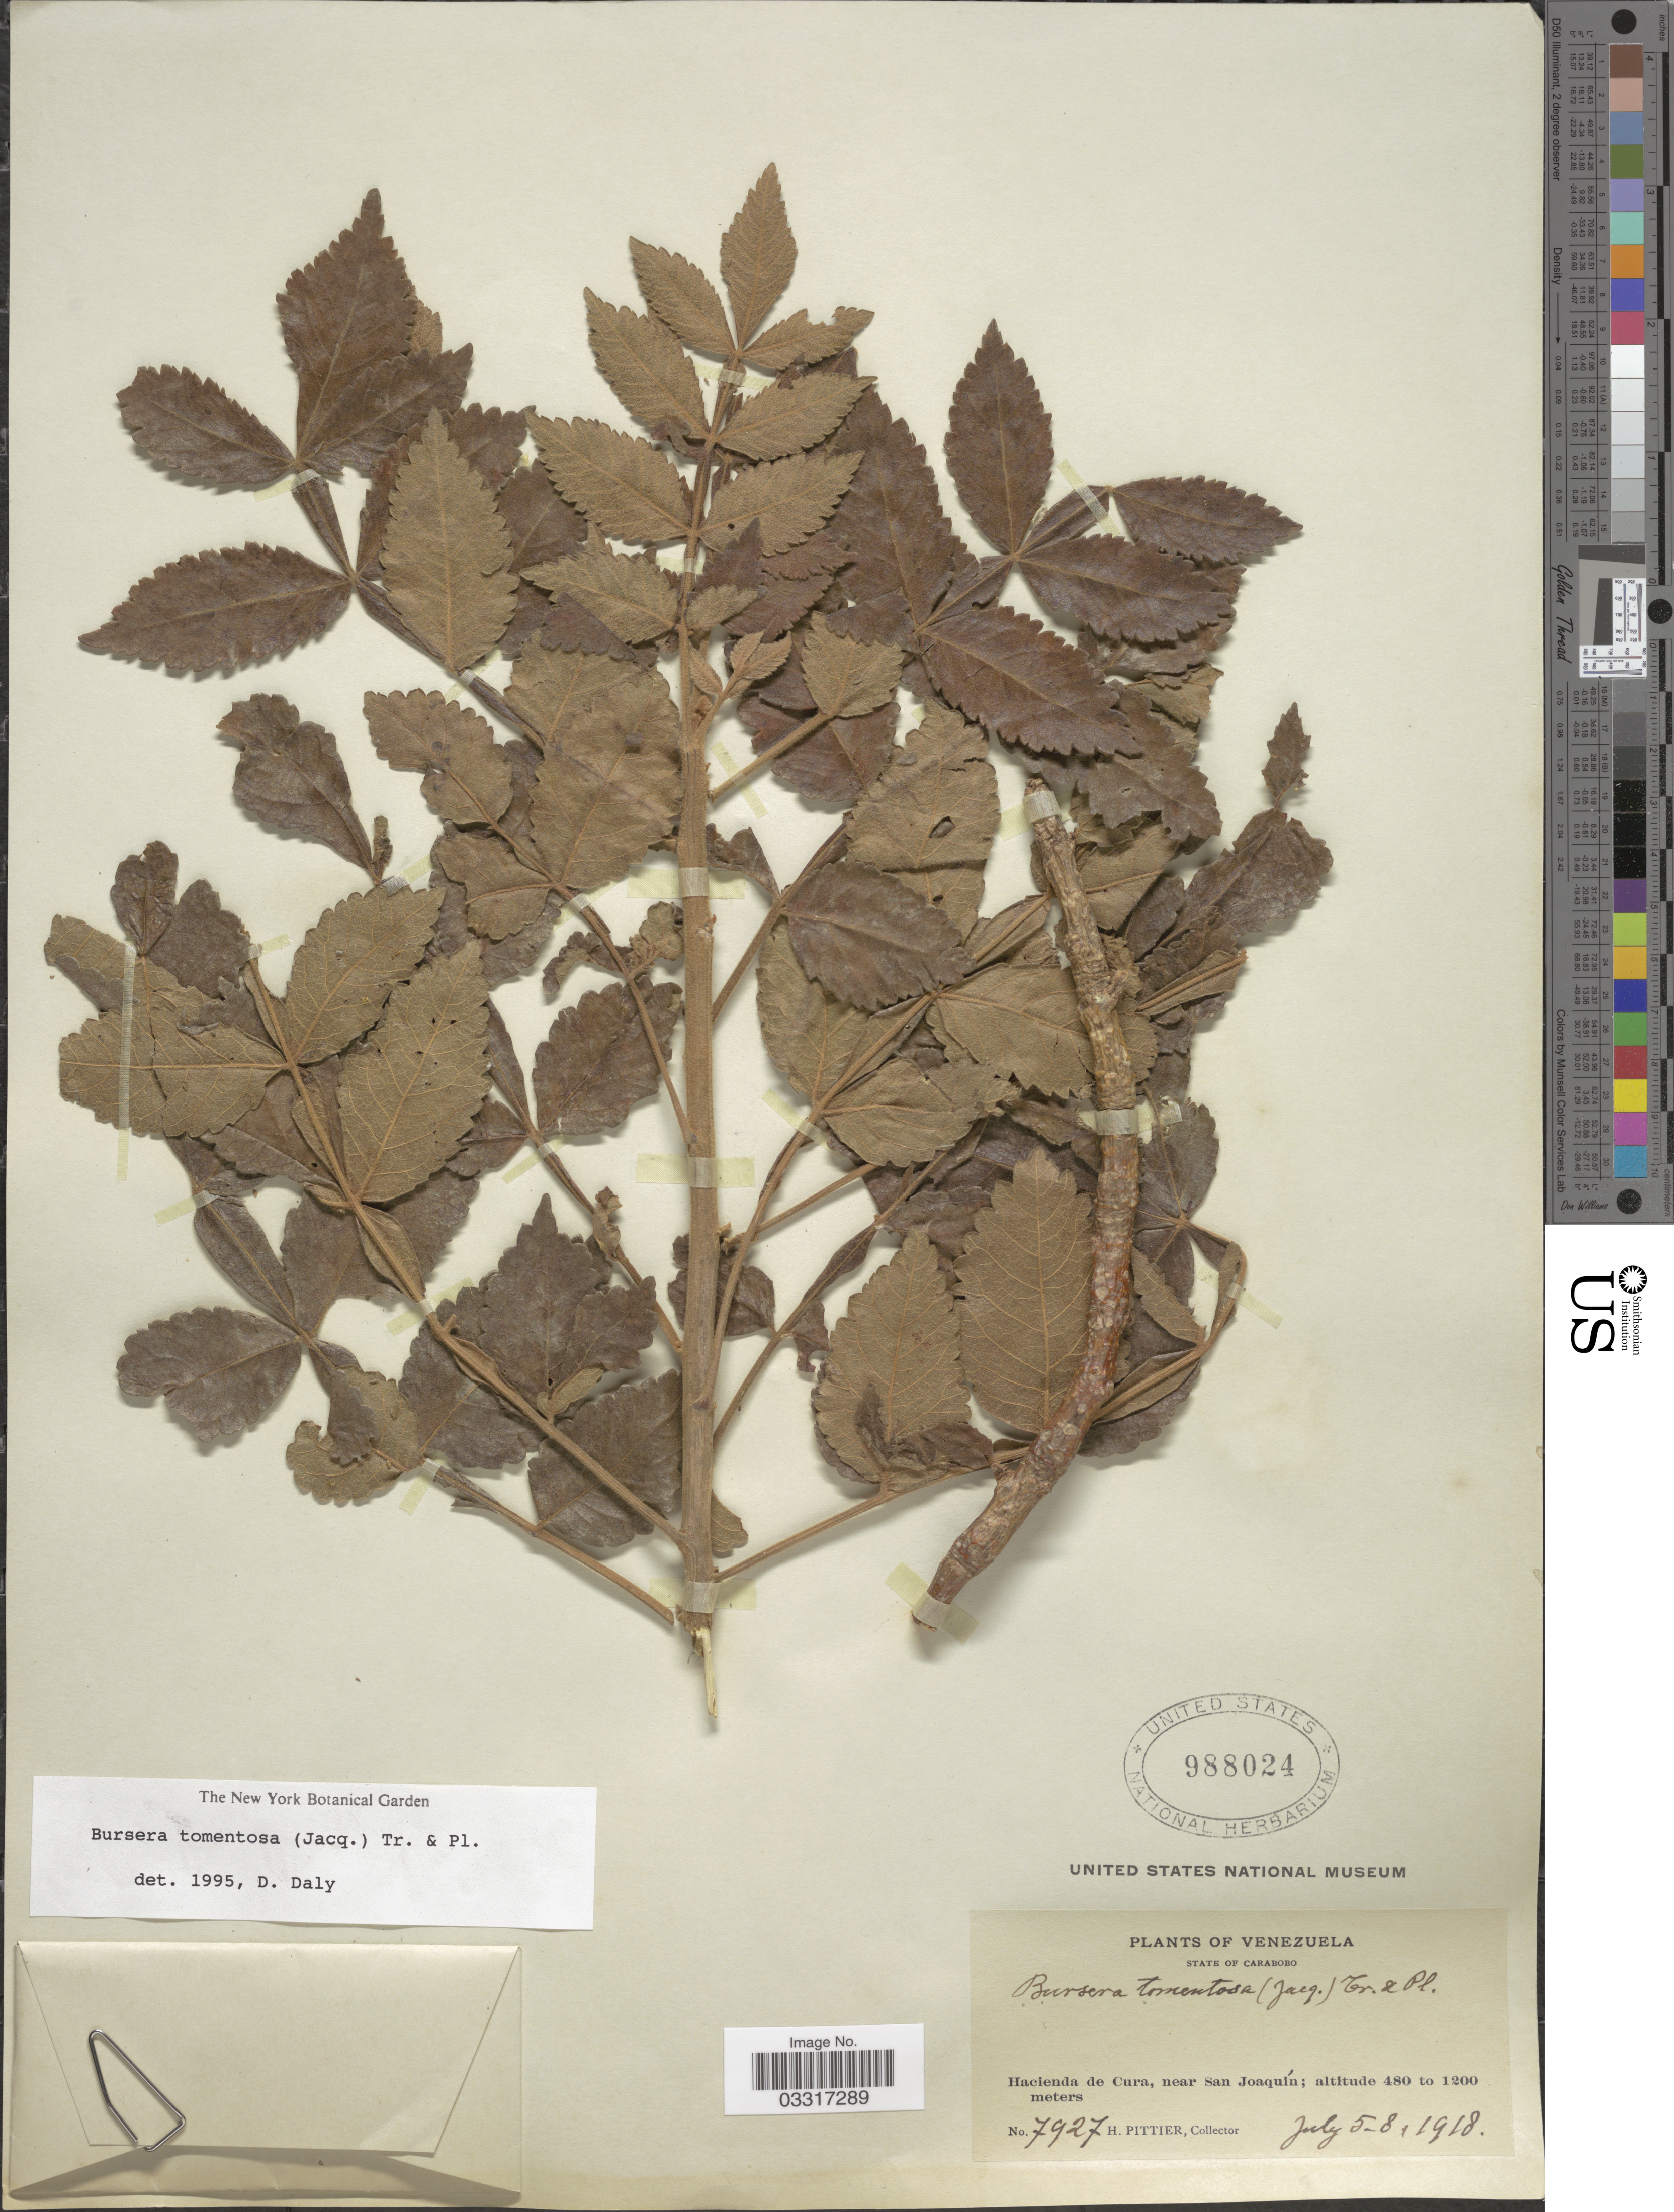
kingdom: Plantae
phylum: Tracheophyta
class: Magnoliopsida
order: Sapindales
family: Burseraceae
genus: Bursera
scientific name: Bursera tomentosa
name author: (Jacq.) Triana & Planch.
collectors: H. F. Pittier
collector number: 7927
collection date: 1918-07-05/1918-07-08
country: Venezuela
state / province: Carabobo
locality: Hacienda de Cura, near San Joaquín.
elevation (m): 480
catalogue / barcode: US 988024